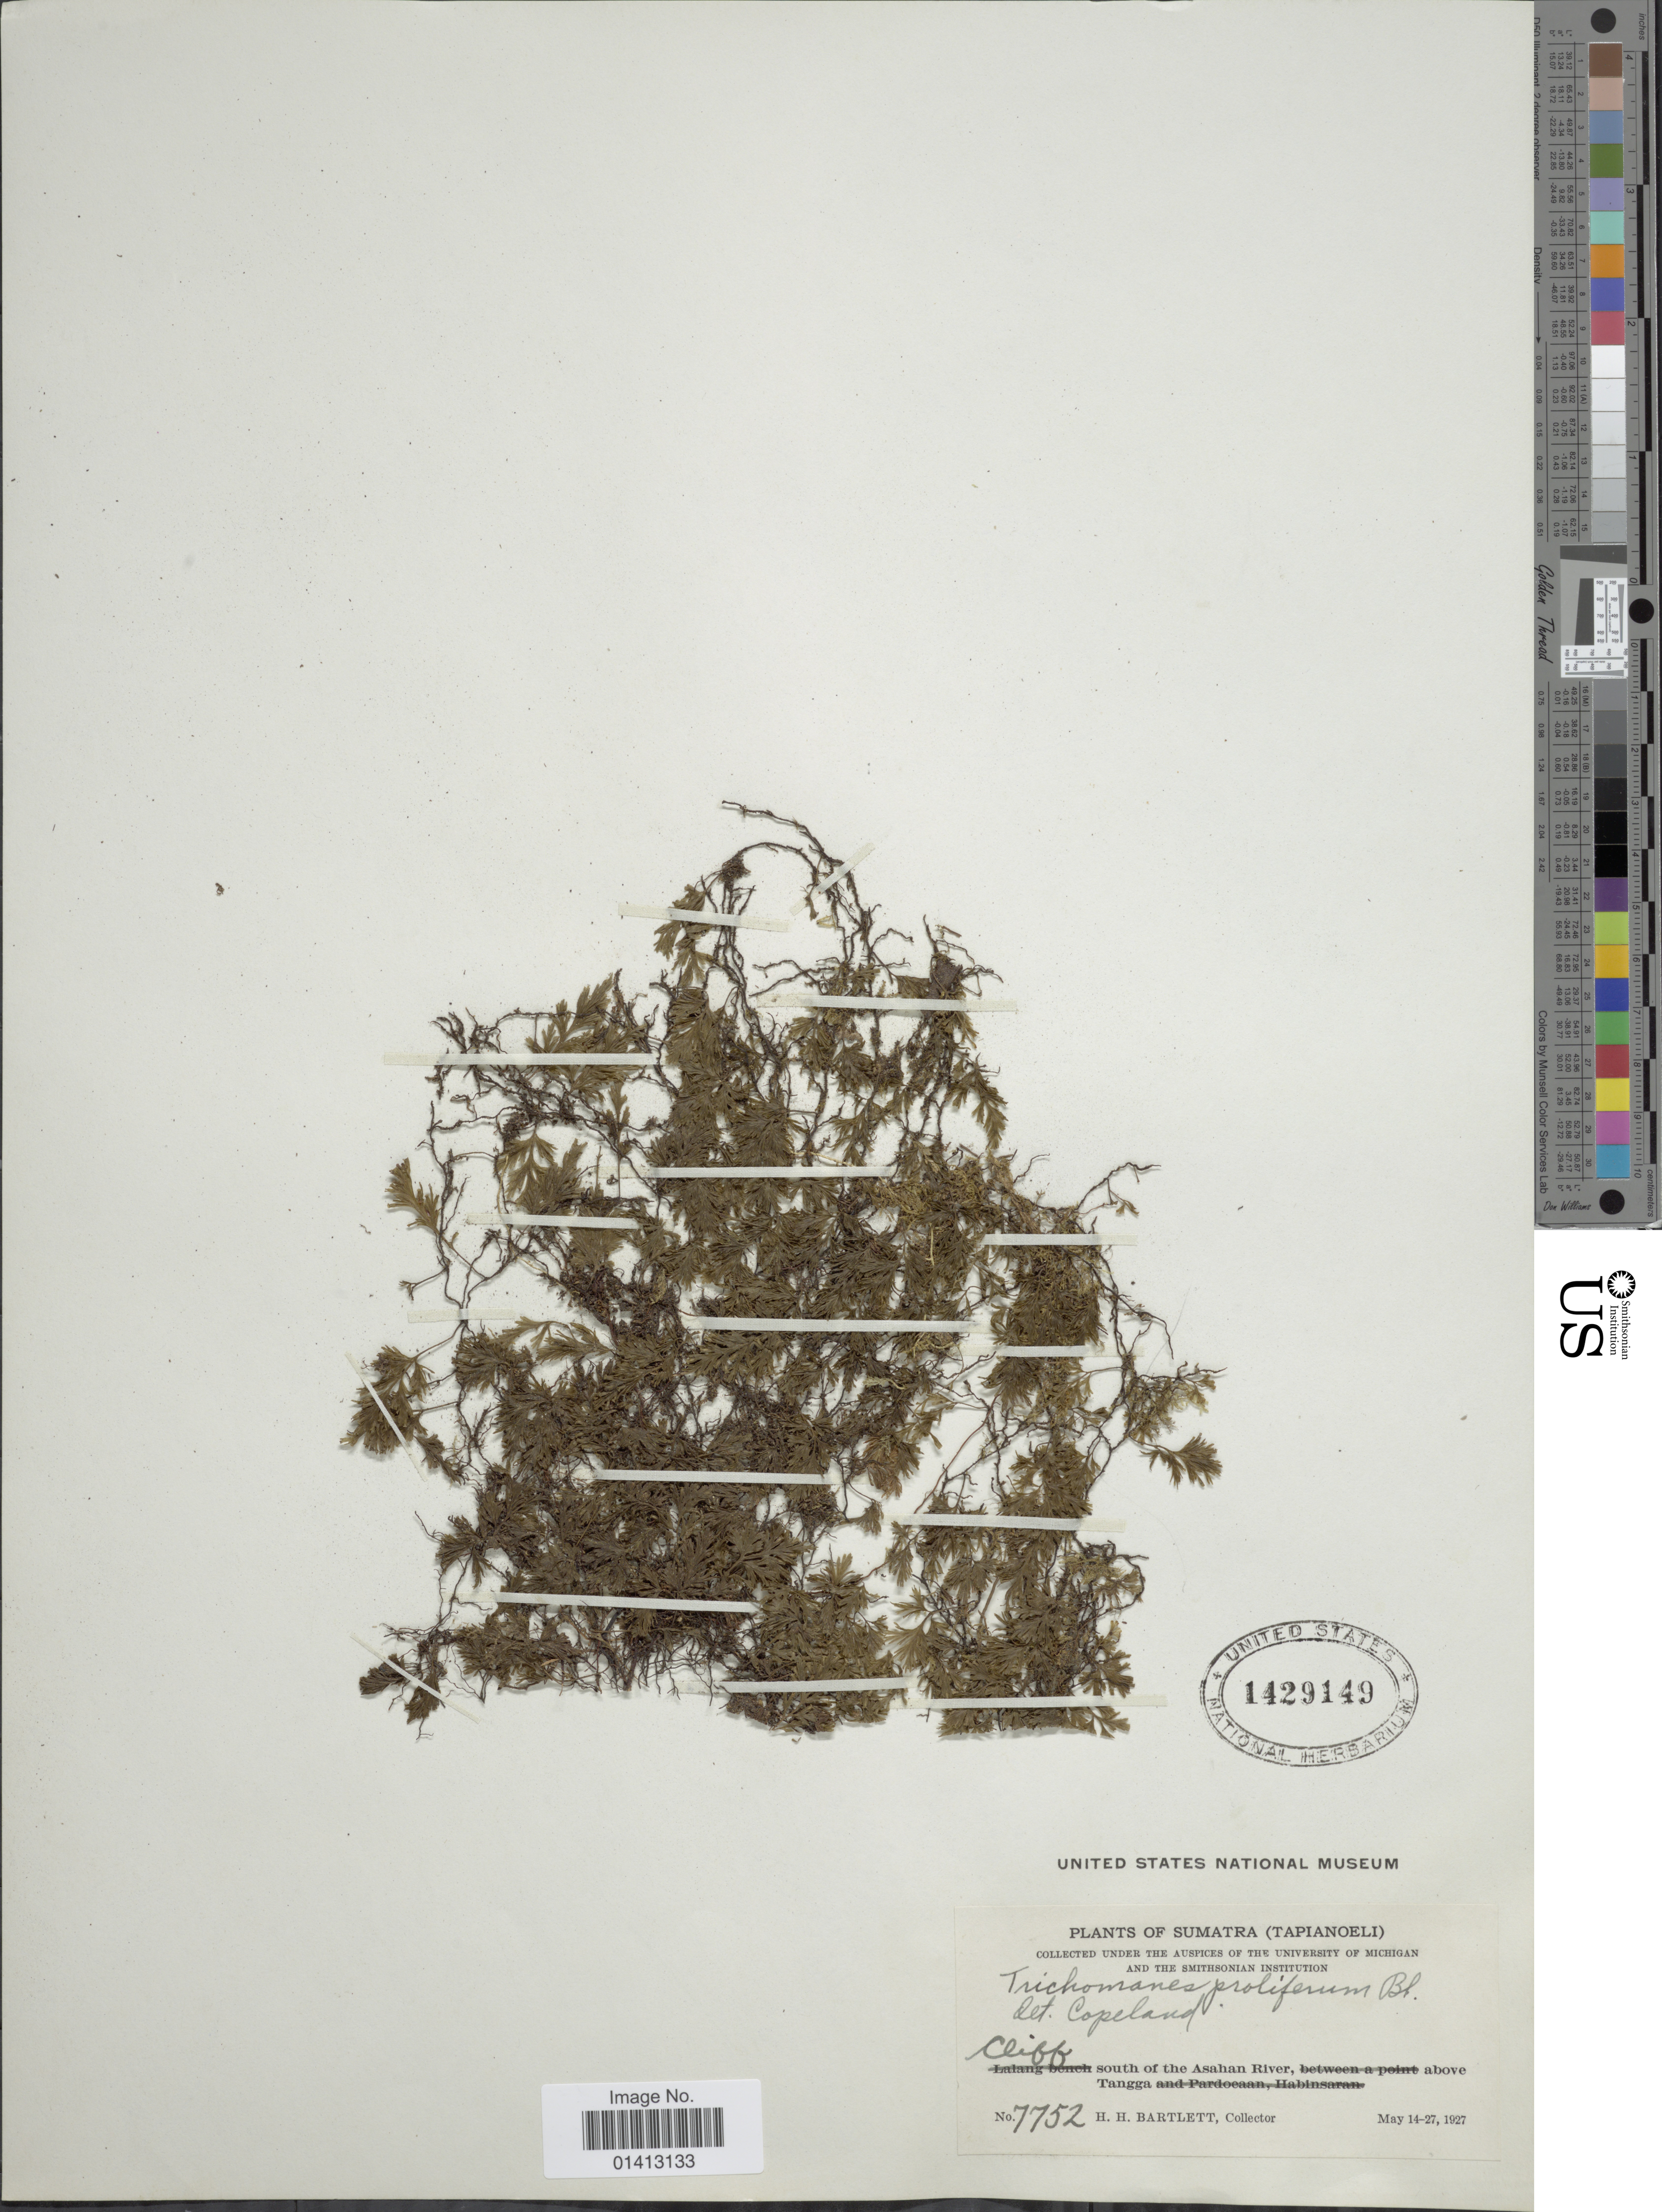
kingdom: Plantae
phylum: Tracheophyta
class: Polypodiopsida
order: Hymenophyllales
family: Hymenophyllaceae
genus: Crepidomanes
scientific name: Crepidomanes proliferum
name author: (Blume) Bostock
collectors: H. H. Bartlett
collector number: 7752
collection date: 1927-05-14/1927-05-27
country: Indonesia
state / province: Sumatra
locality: (Tapianoeli), Cliff south of the Asahan River, above Tangga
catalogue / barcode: US 1429149